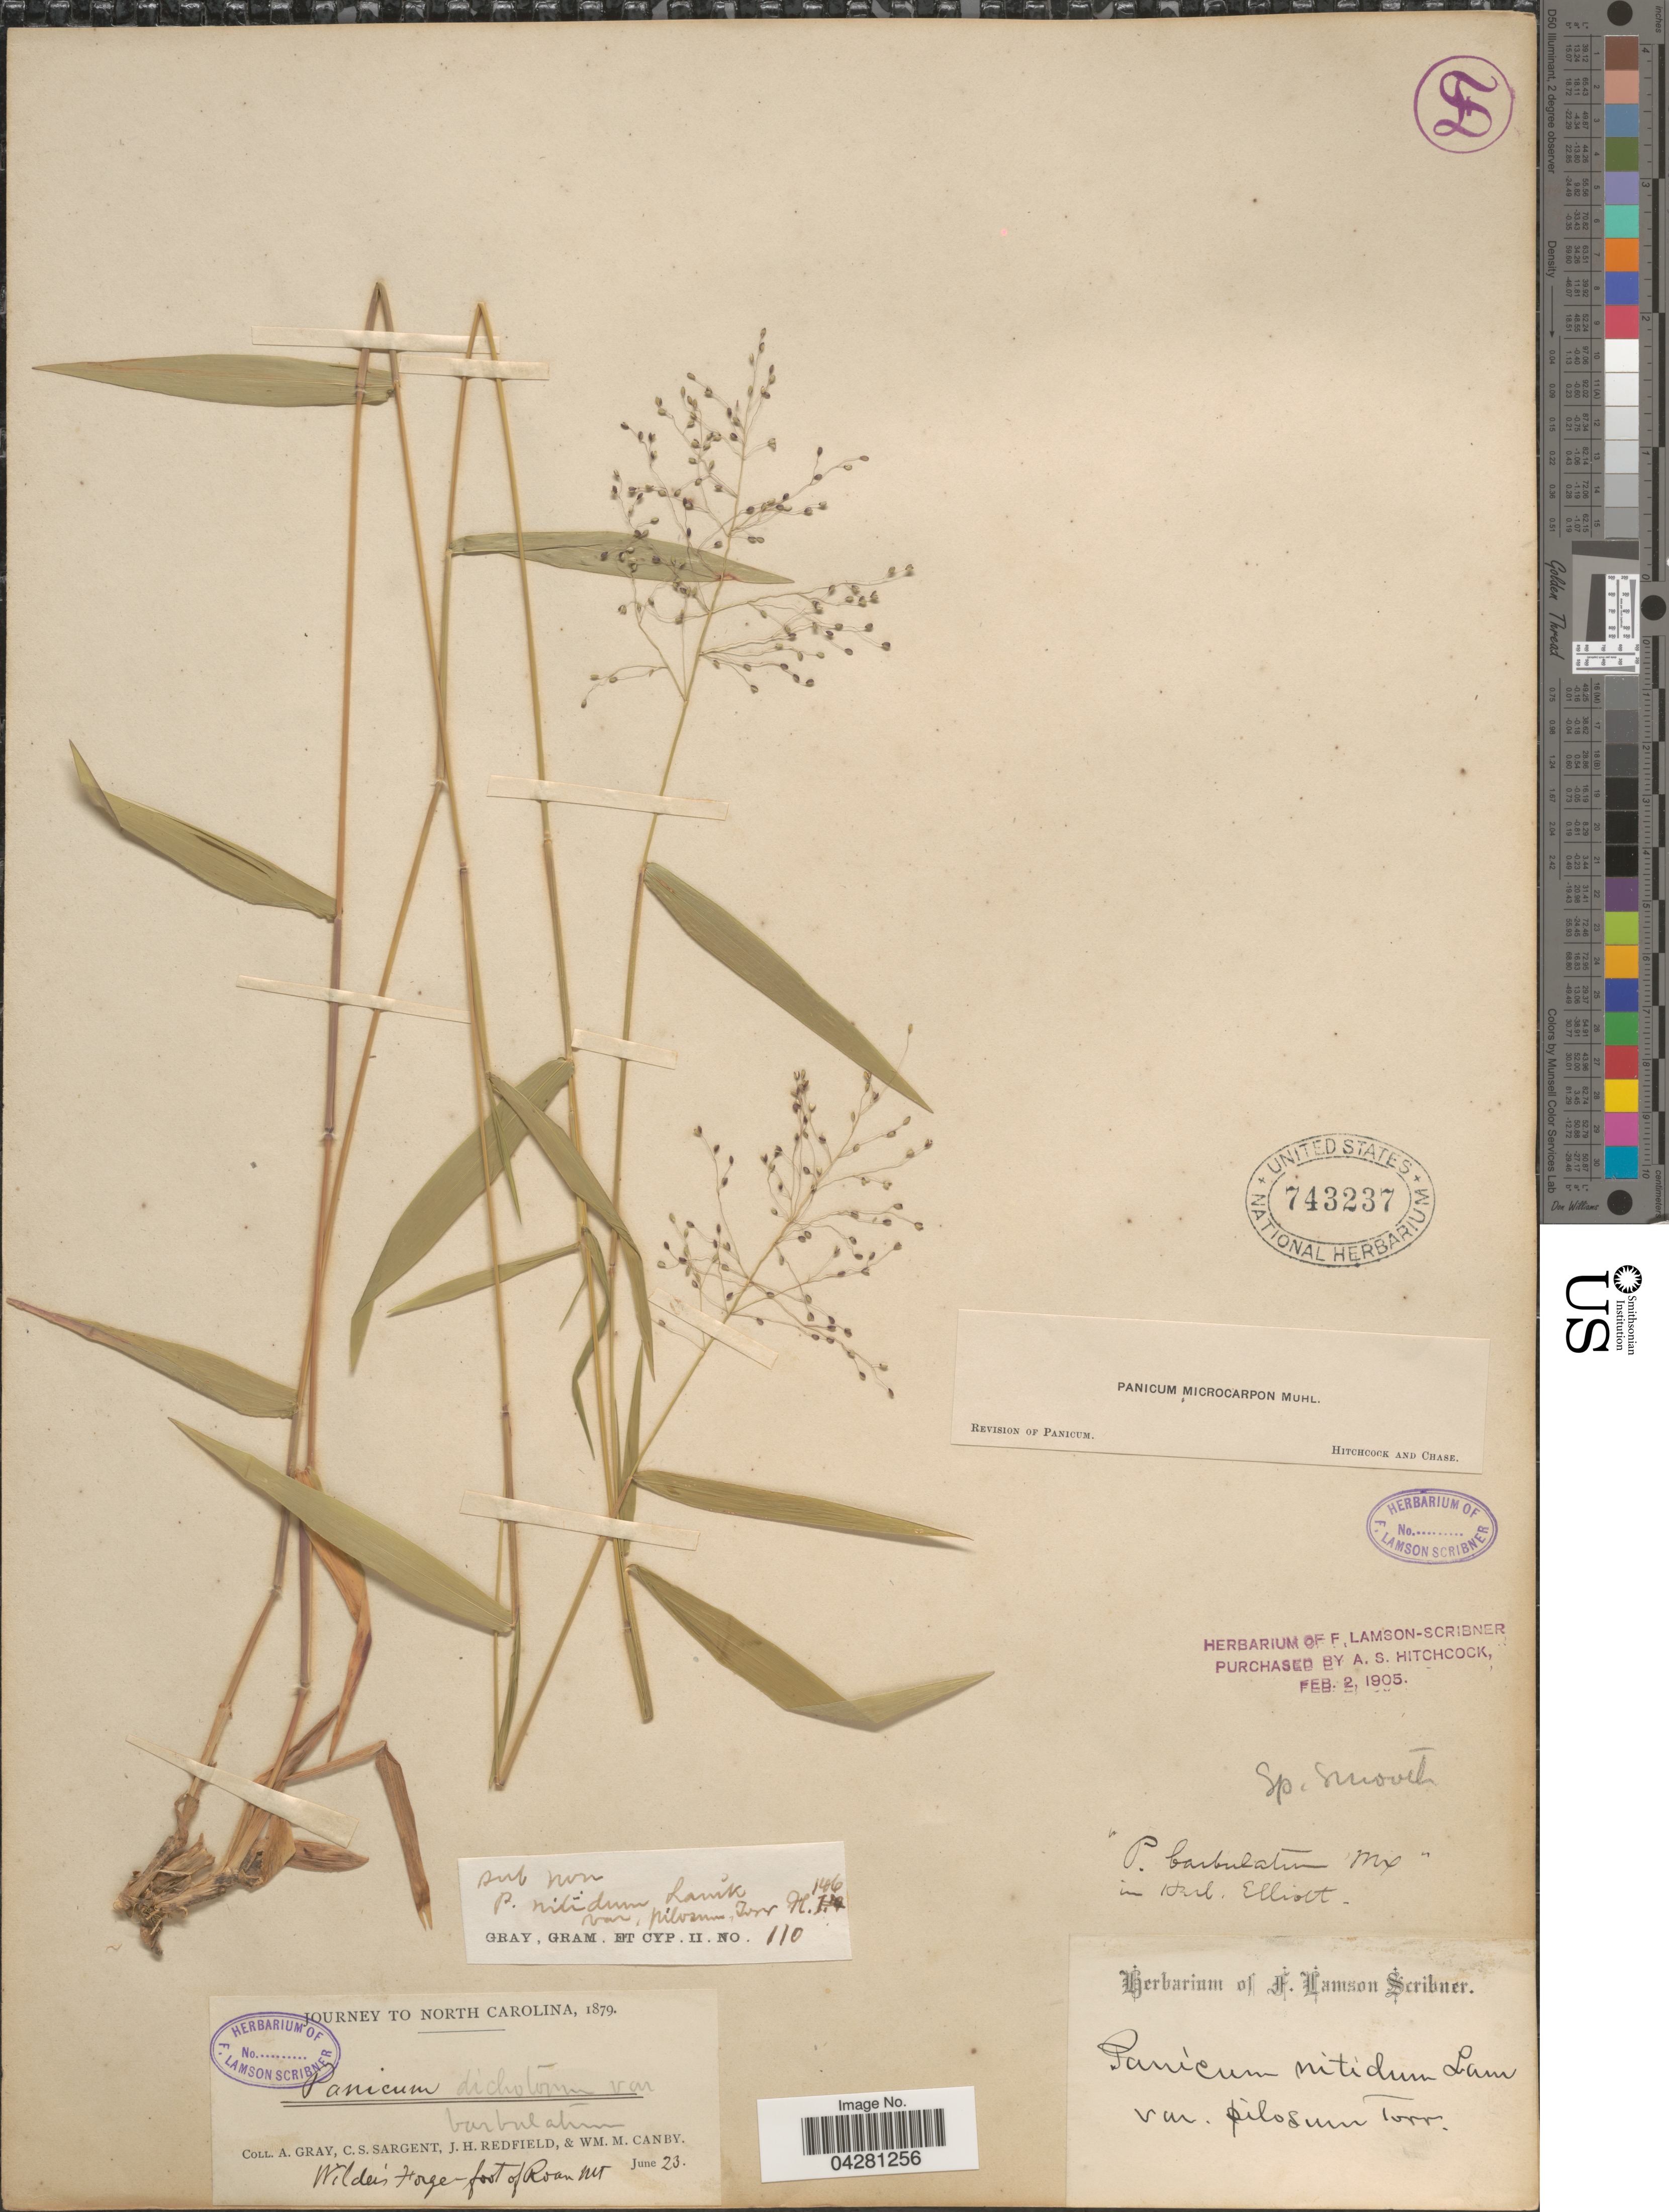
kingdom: Plantae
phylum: Tracheophyta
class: Liliopsida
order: Poales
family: Poaceae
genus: Dichanthelium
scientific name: Dichanthelium dichotomum var. dichotomum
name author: (L.) Gould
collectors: A. Gray (herbarium), C. S. Sargent, J. Redfield & W. Canby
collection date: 1879-06-23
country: United States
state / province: North Carolina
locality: Journey to North Carolina, 1879. Wilder's Forge foot of Roan Mt.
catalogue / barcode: US 743237